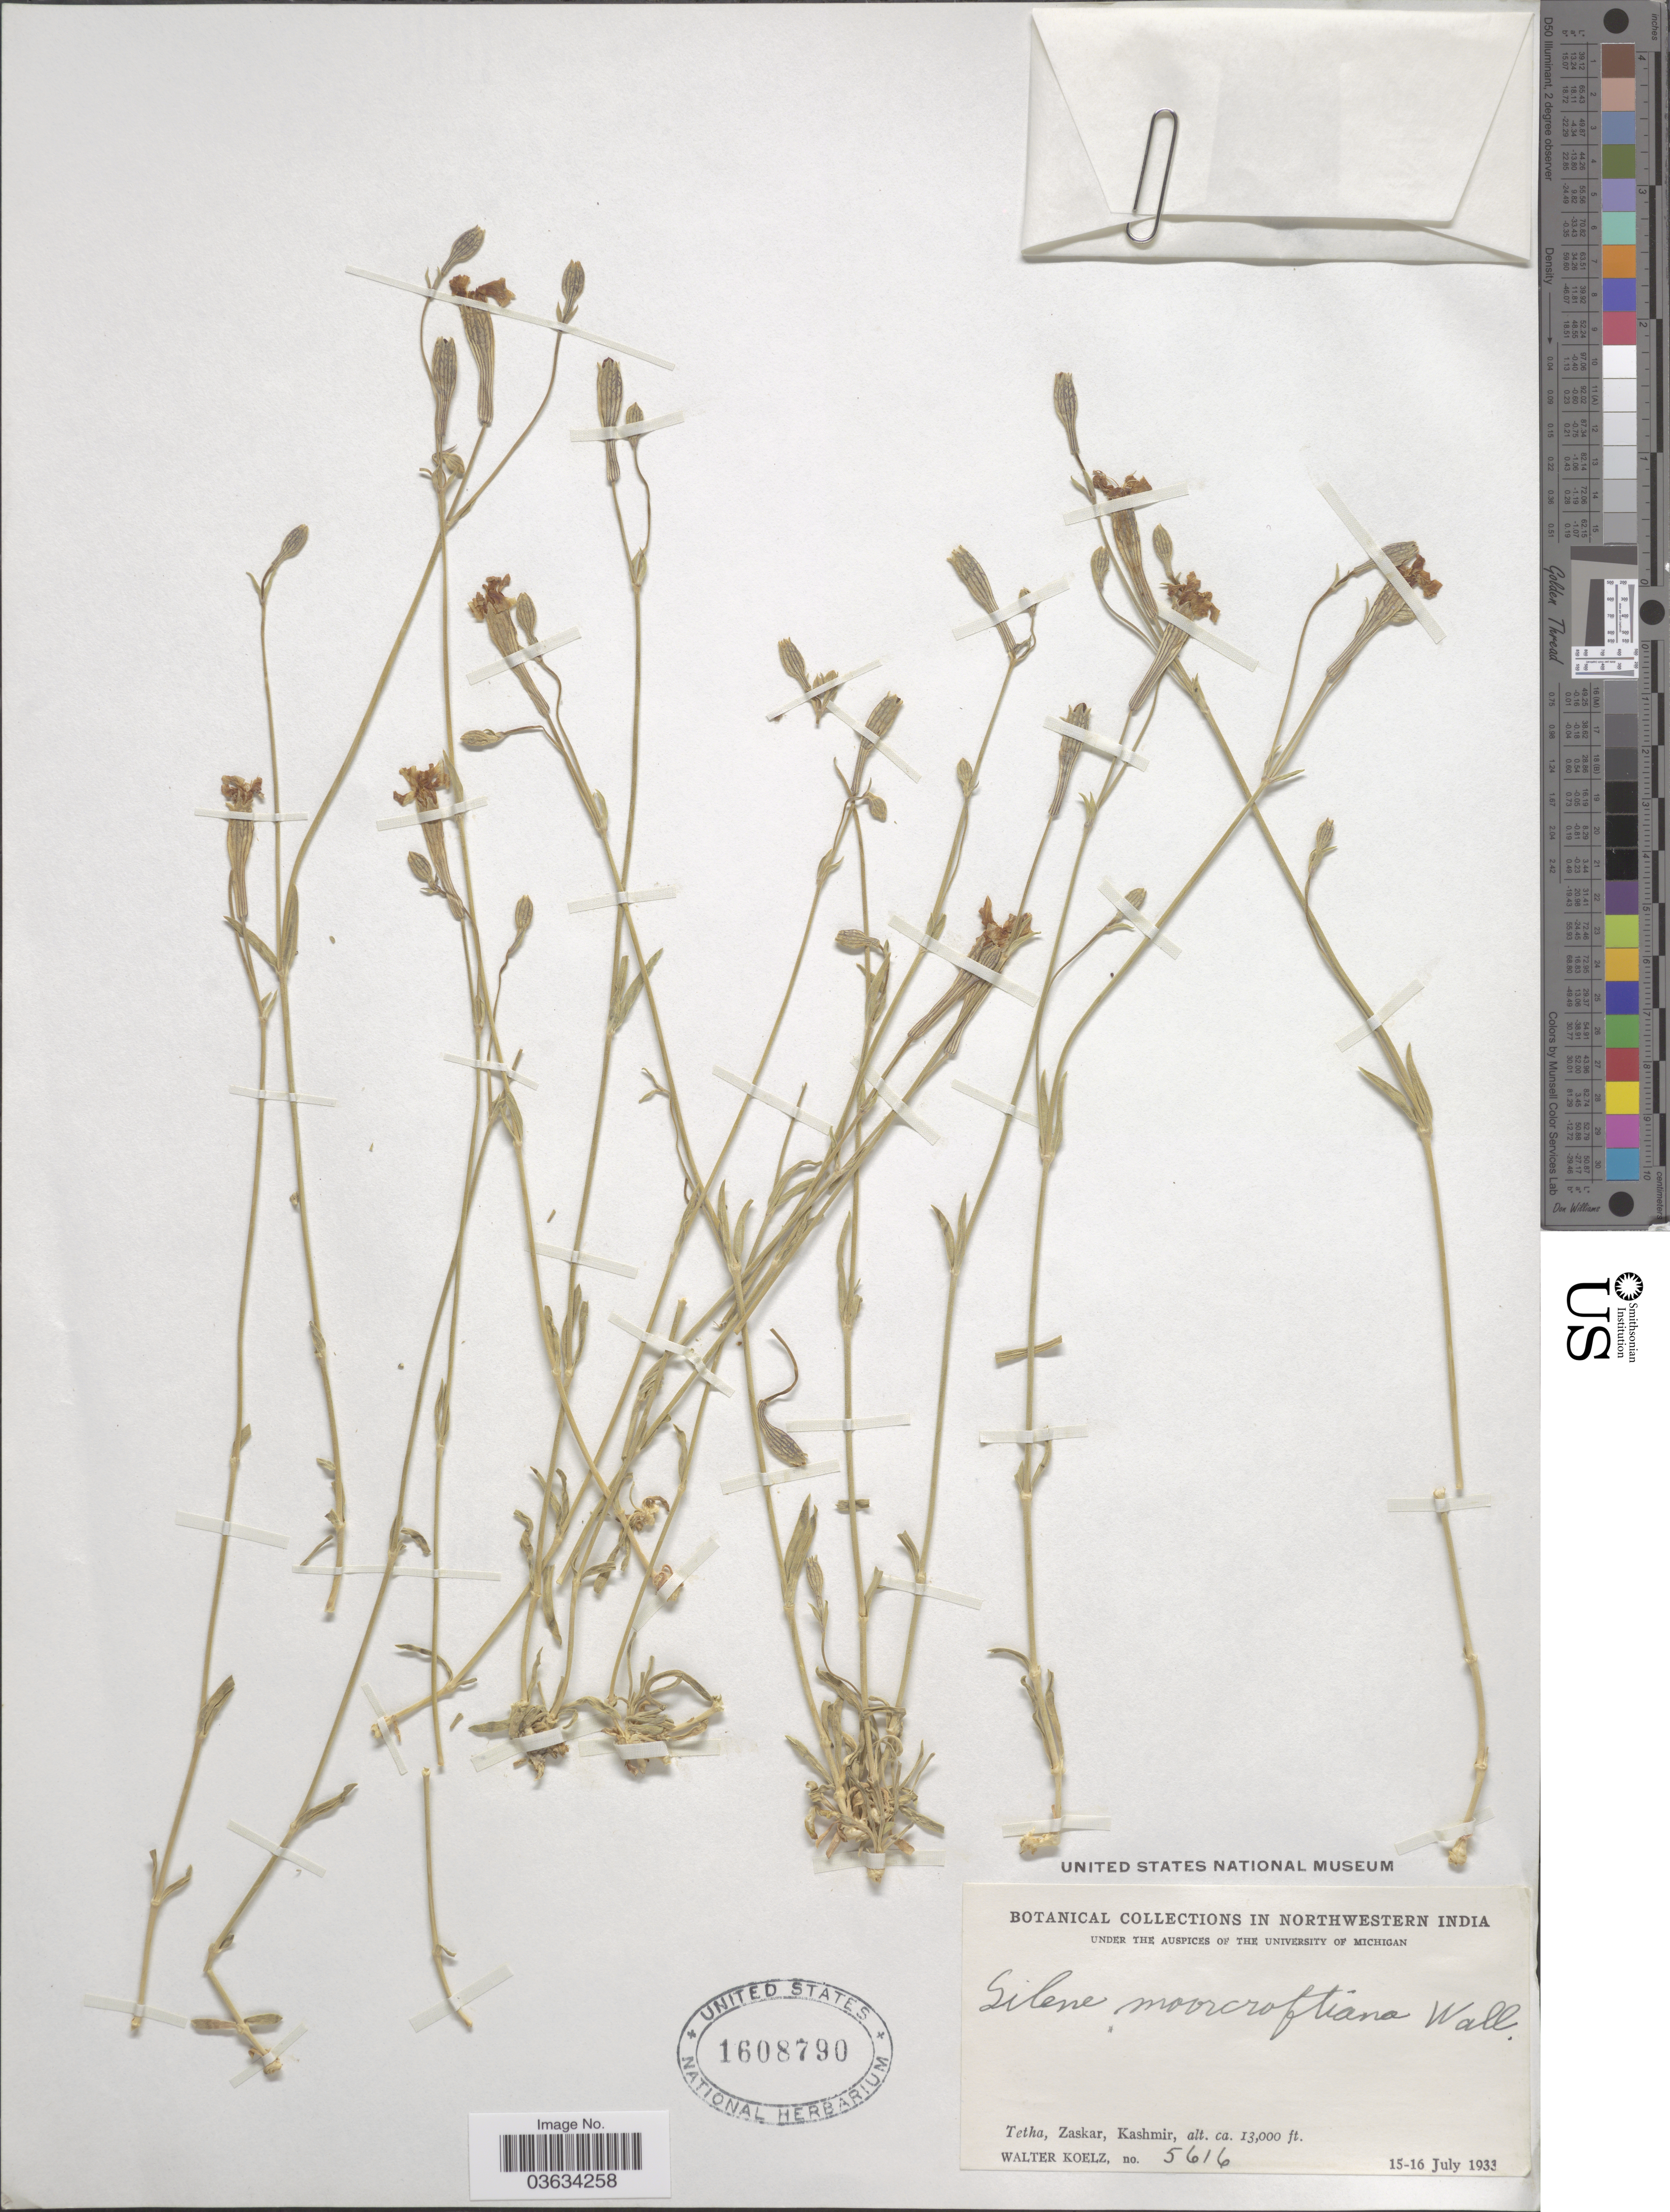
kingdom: Plantae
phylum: Tracheophyta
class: Magnoliopsida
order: Caryophyllales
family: Caryophyllaceae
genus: Silene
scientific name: Silene moorcroftiana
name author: Wall. ex Benth.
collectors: W. N. Koelz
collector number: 5616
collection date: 1933-07-15/1933-07-16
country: India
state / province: Jammu and Kashmir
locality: In Northwestern India. Tetha, Zaskar, Kashmir.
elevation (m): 3962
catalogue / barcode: US 1608790